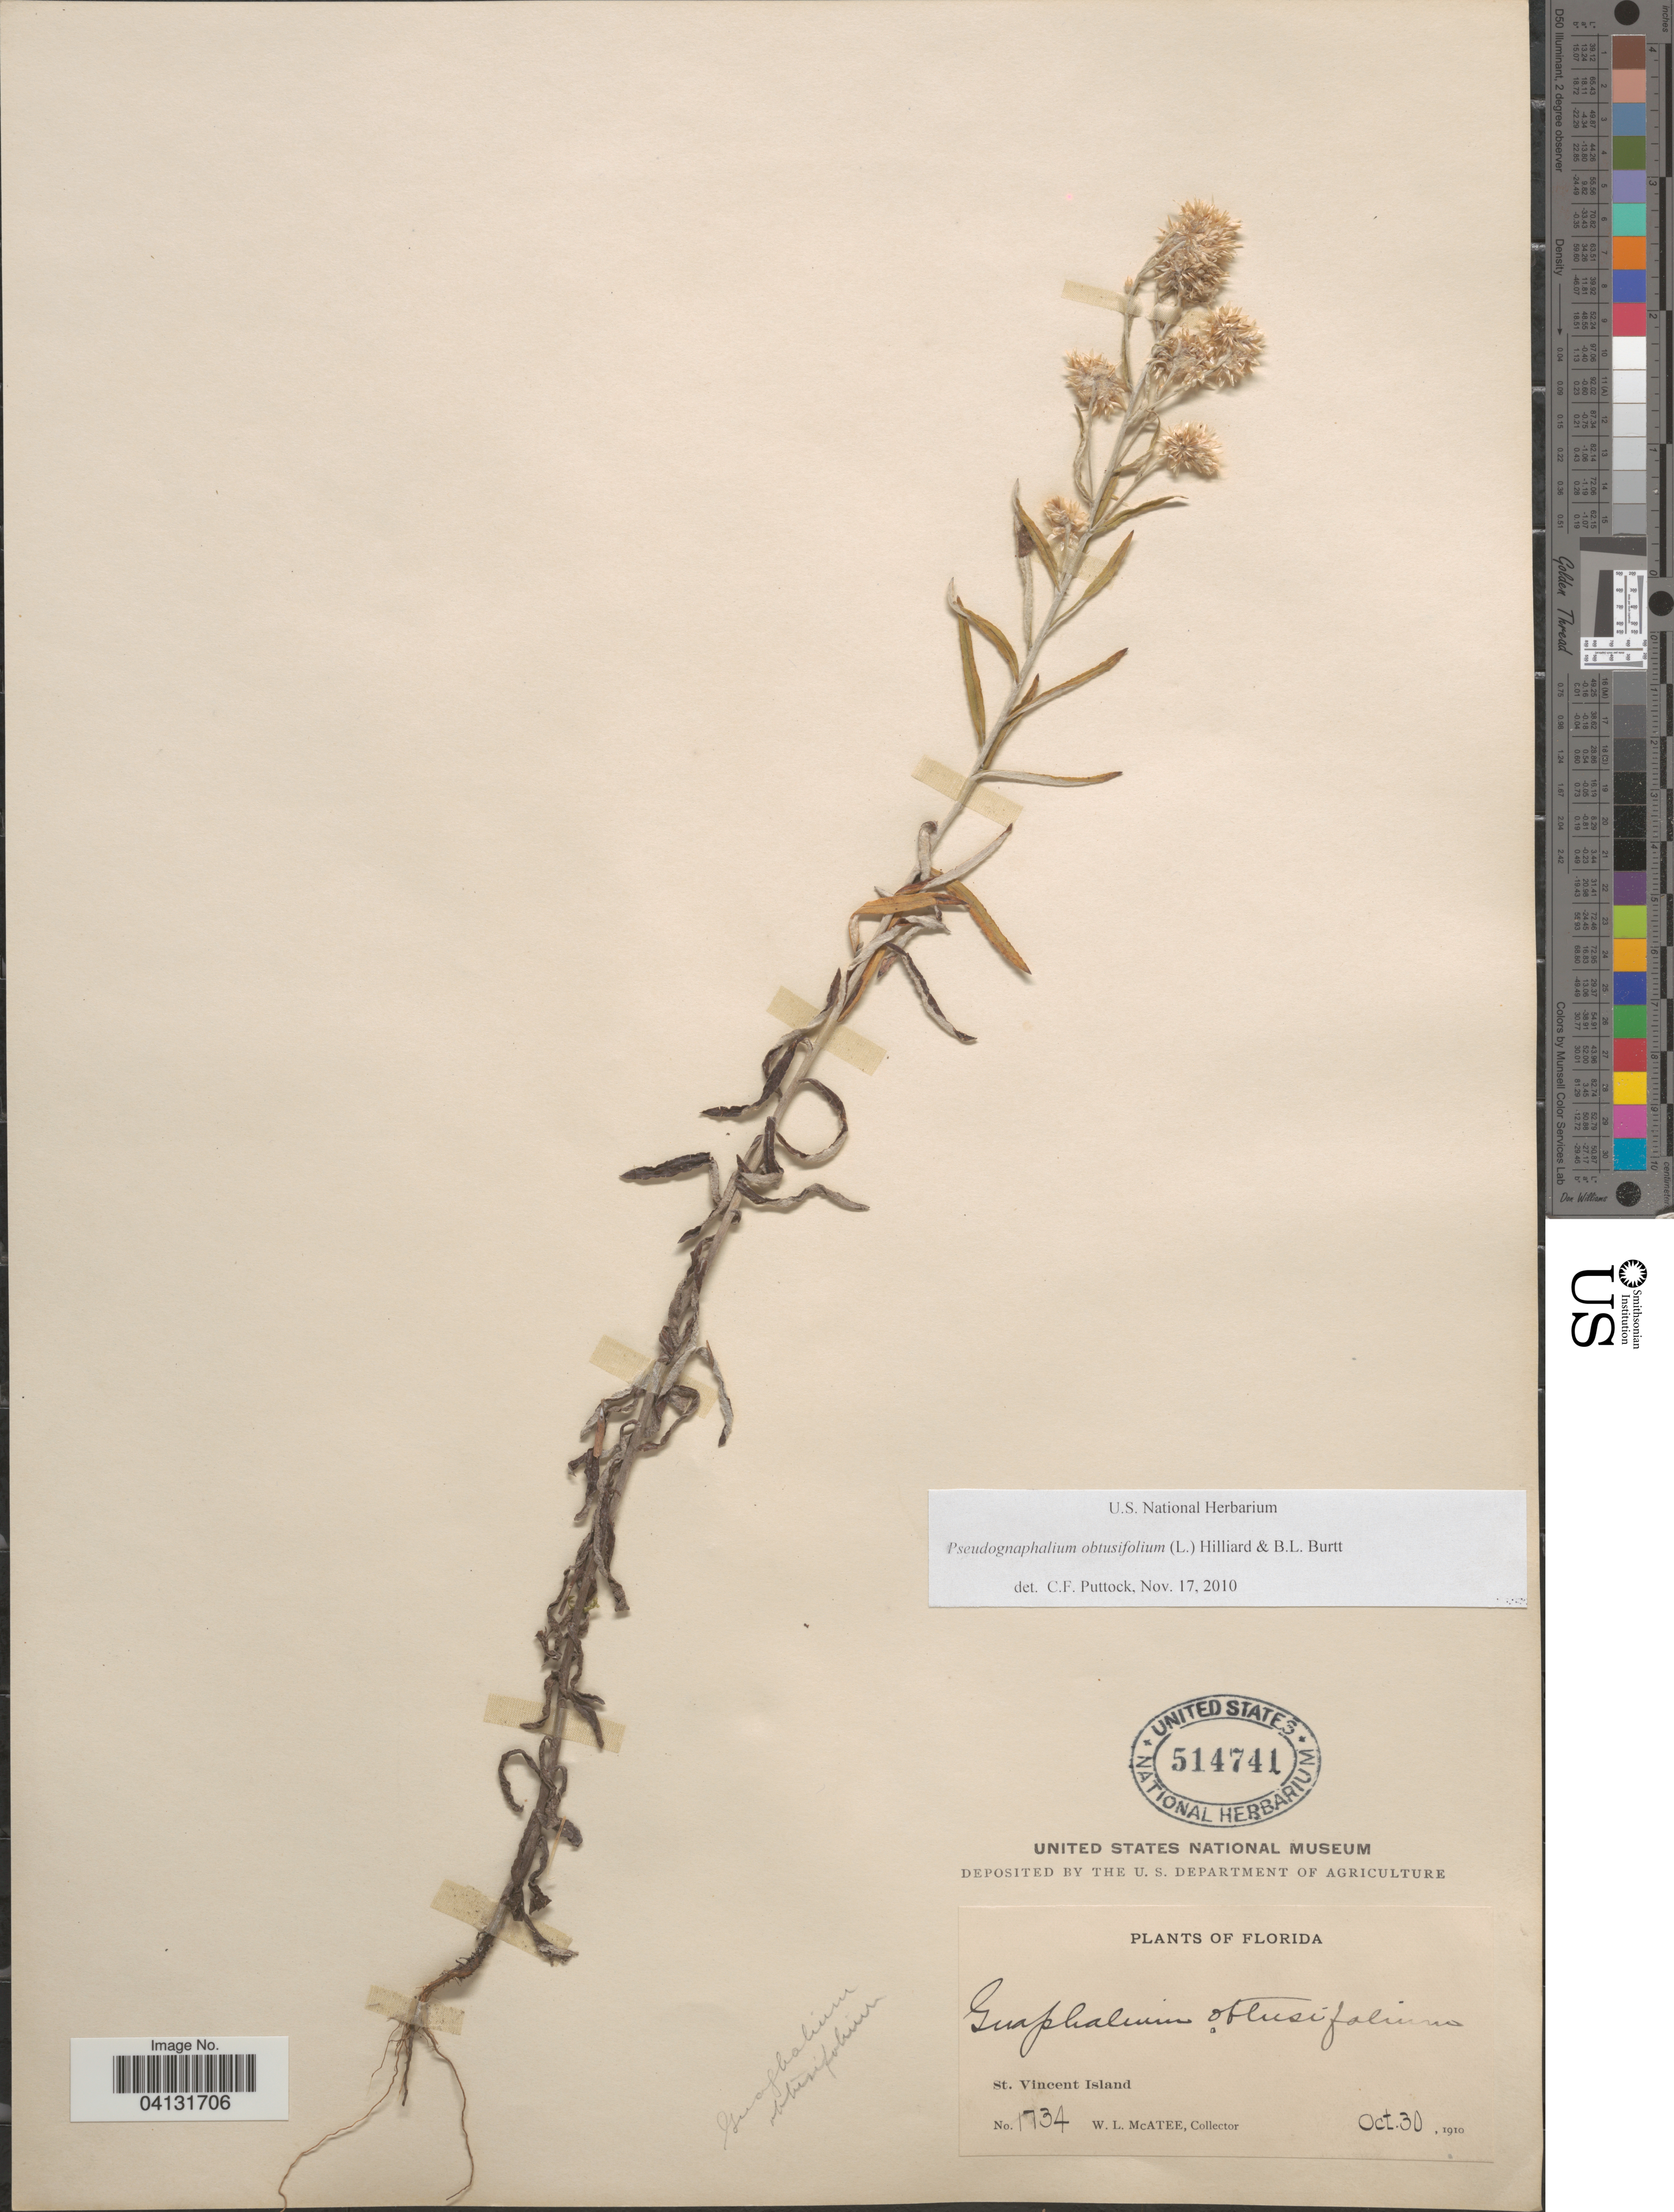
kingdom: Plantae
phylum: Tracheophyta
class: Magnoliopsida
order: Asterales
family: Asteraceae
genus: Pseudognaphalium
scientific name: Pseudognaphalium obtusifolium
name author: (L.) Hilliard & B.L. Burtt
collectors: W. McAtee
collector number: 1734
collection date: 1910-10-30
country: United States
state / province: Florida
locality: St. Vincent Island.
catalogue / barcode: US 514741